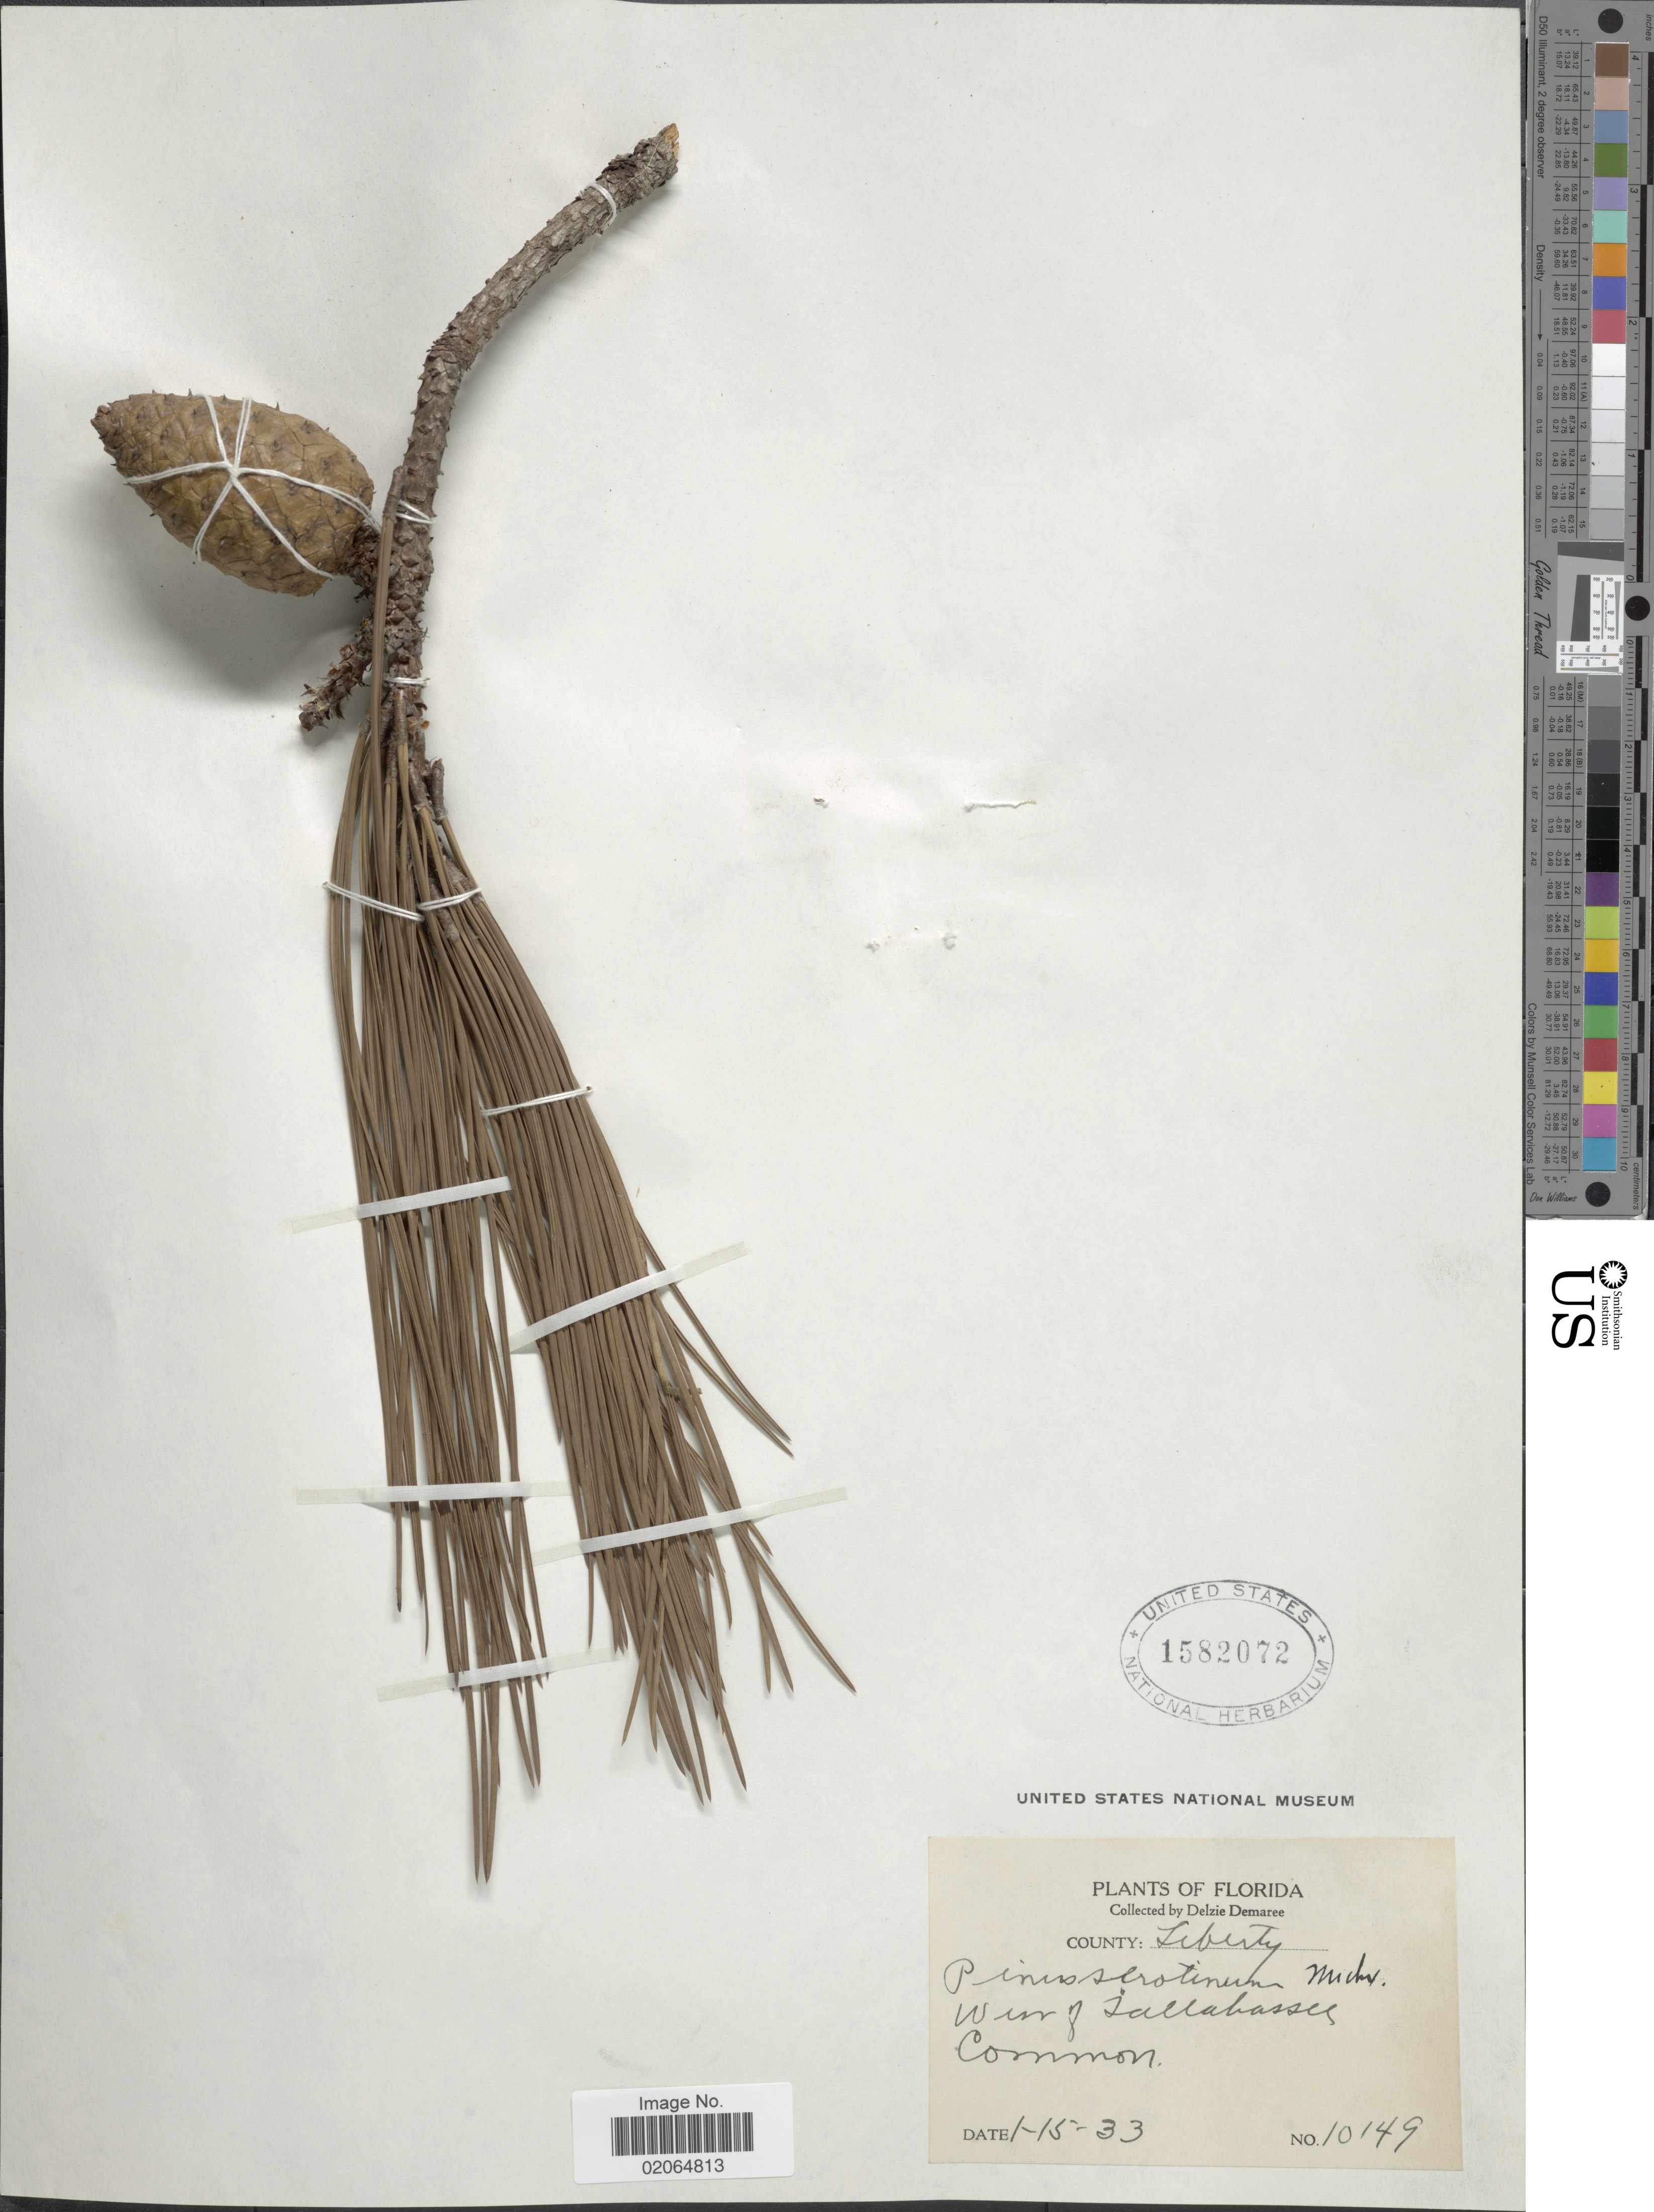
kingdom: Plantae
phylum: Tracheophyta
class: Pinopsida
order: Pinales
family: Pinaceae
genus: Pinus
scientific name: Pinus serotina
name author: Michx.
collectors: D. Demaree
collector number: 10149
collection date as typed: Transcribed d/m/y: 15/1/33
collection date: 1933-01-15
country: United States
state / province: Florida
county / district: Liberty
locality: County: Liberty, West of Tallahasee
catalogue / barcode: US 1582072